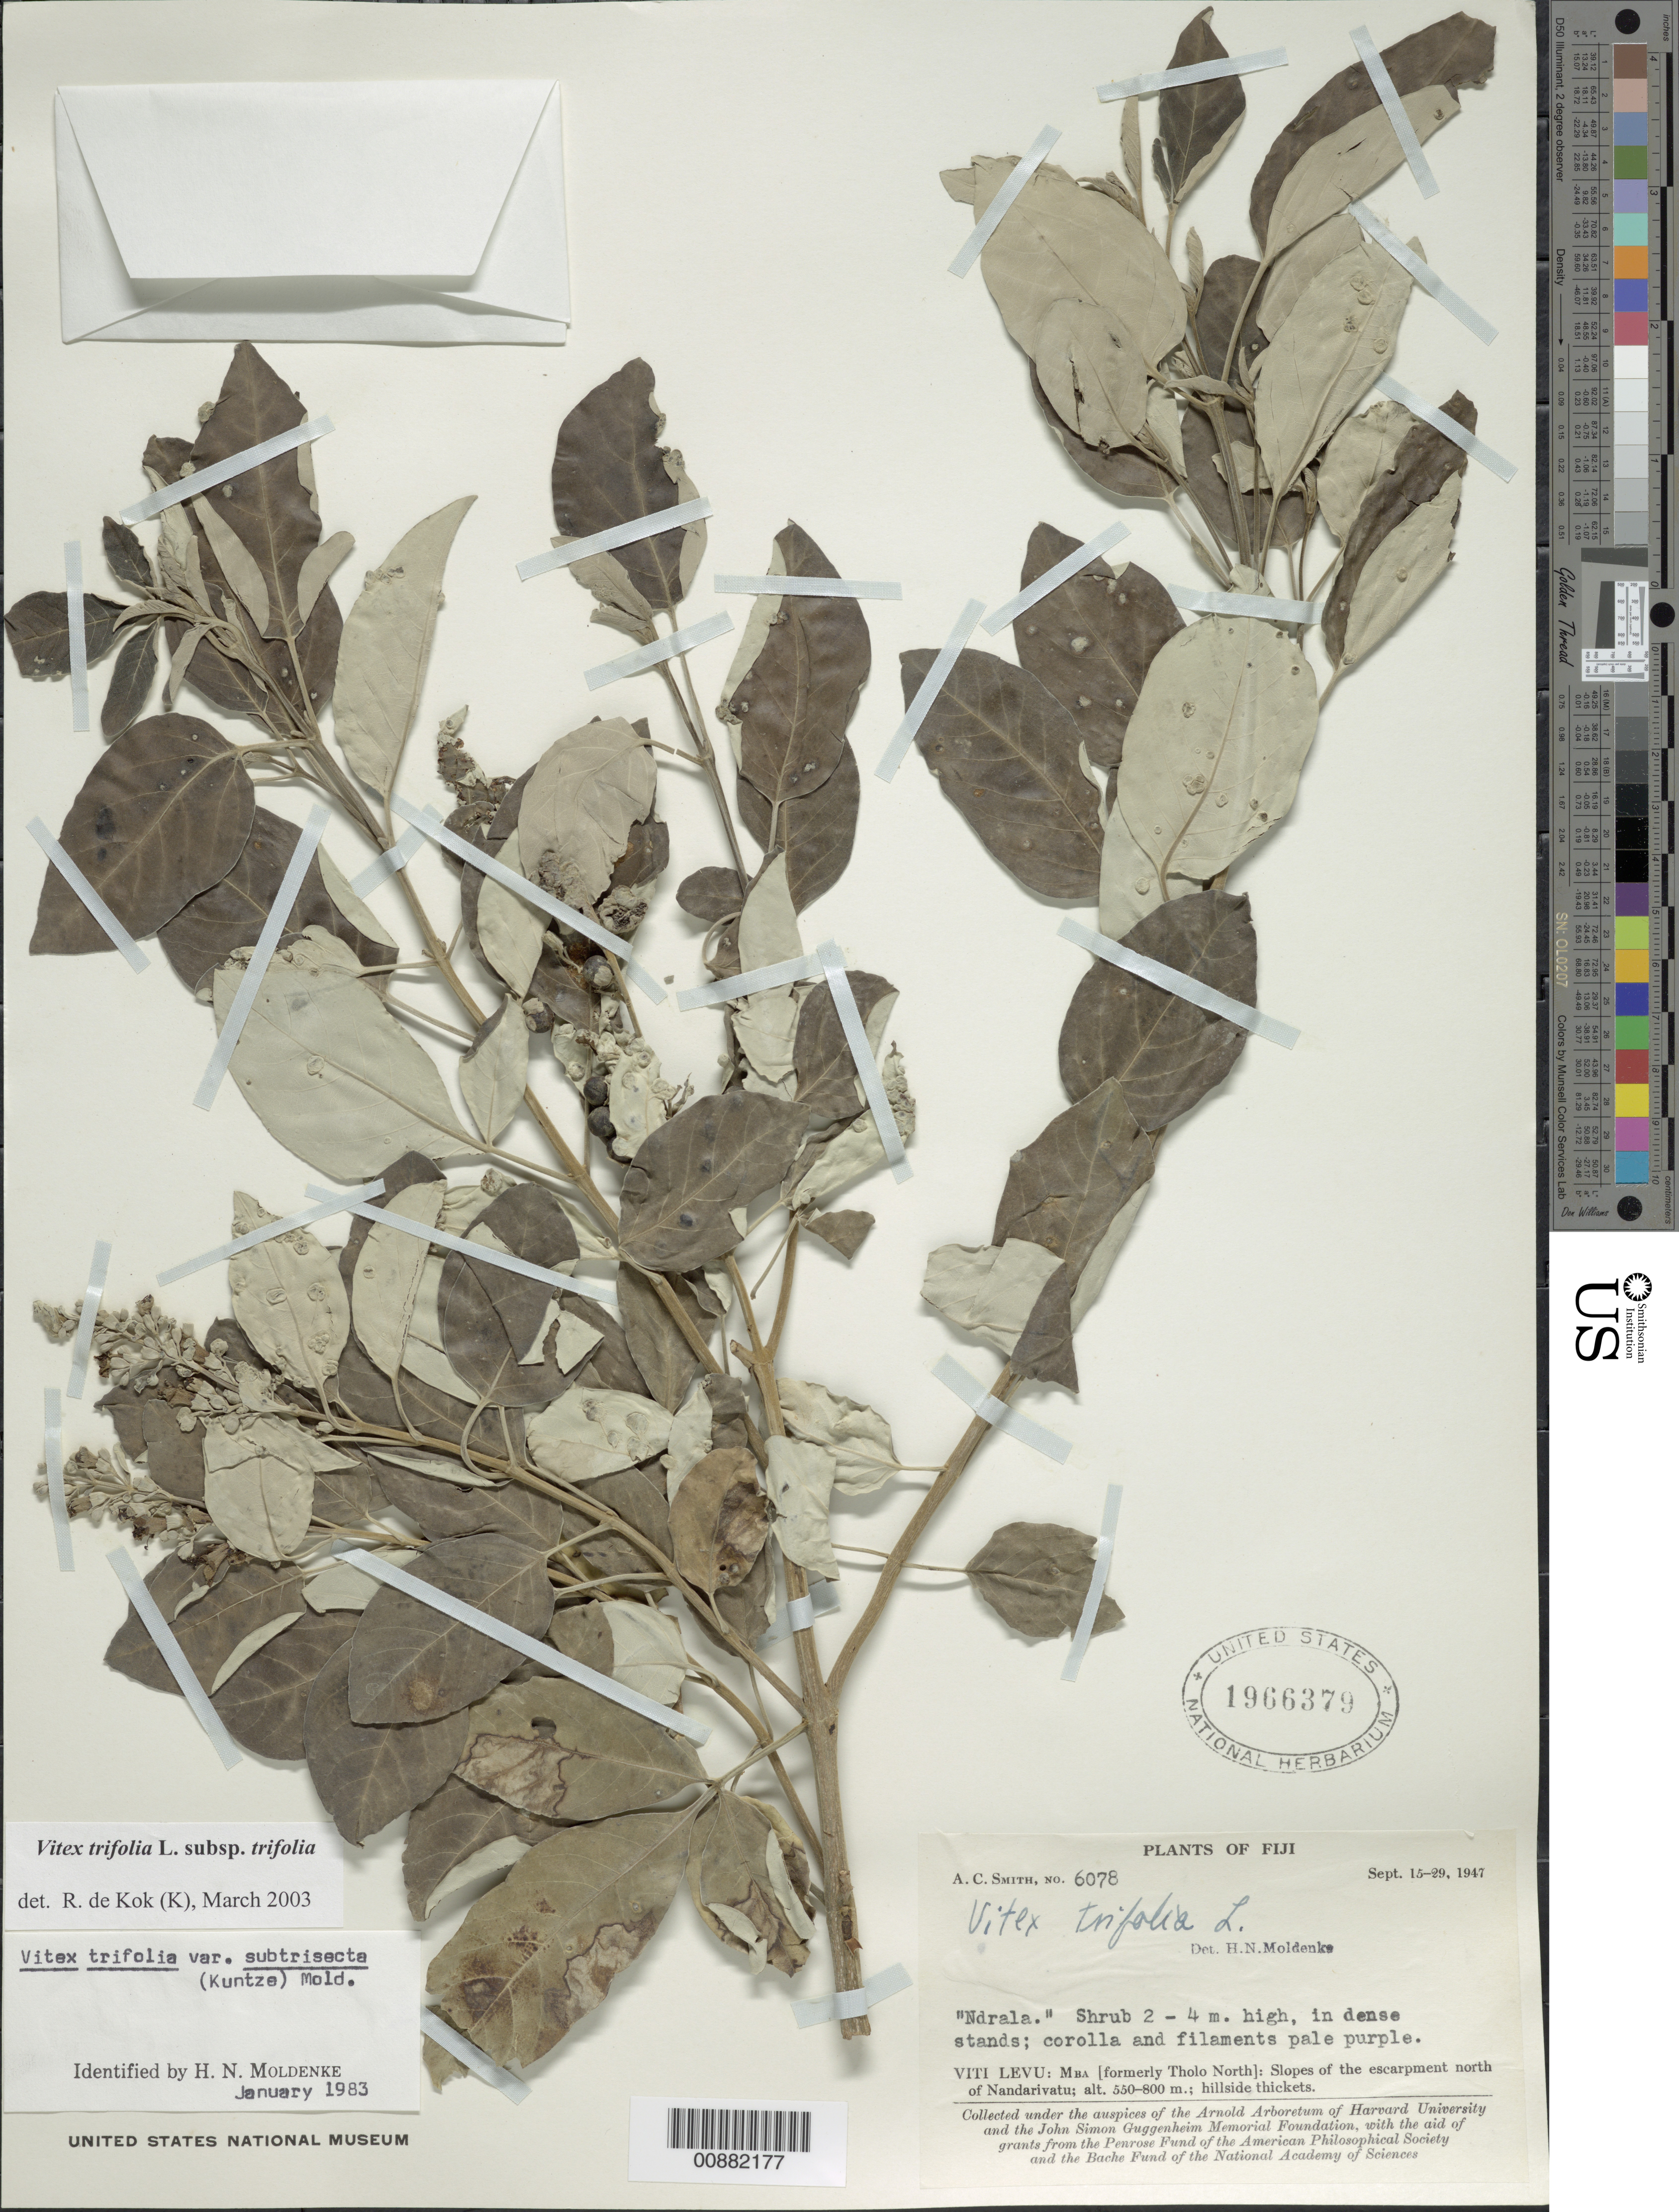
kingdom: Plantae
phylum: Tracheophyta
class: Magnoliopsida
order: Lamiales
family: Lamiaceae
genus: Vitex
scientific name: Vitex trifolia var. trifolia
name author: L.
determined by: Kok, R. de, (K)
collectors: A. C. Smith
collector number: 6078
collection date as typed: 15 Sep 1947 to 29 Sep 1947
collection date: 1947-09-15/1947-09-29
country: Fiji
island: Viti Levu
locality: Mba, formerly Tholo North, Slopes of the escarpment north of Nandarivatu.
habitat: hillside thickets.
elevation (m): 550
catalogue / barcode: US 1966379